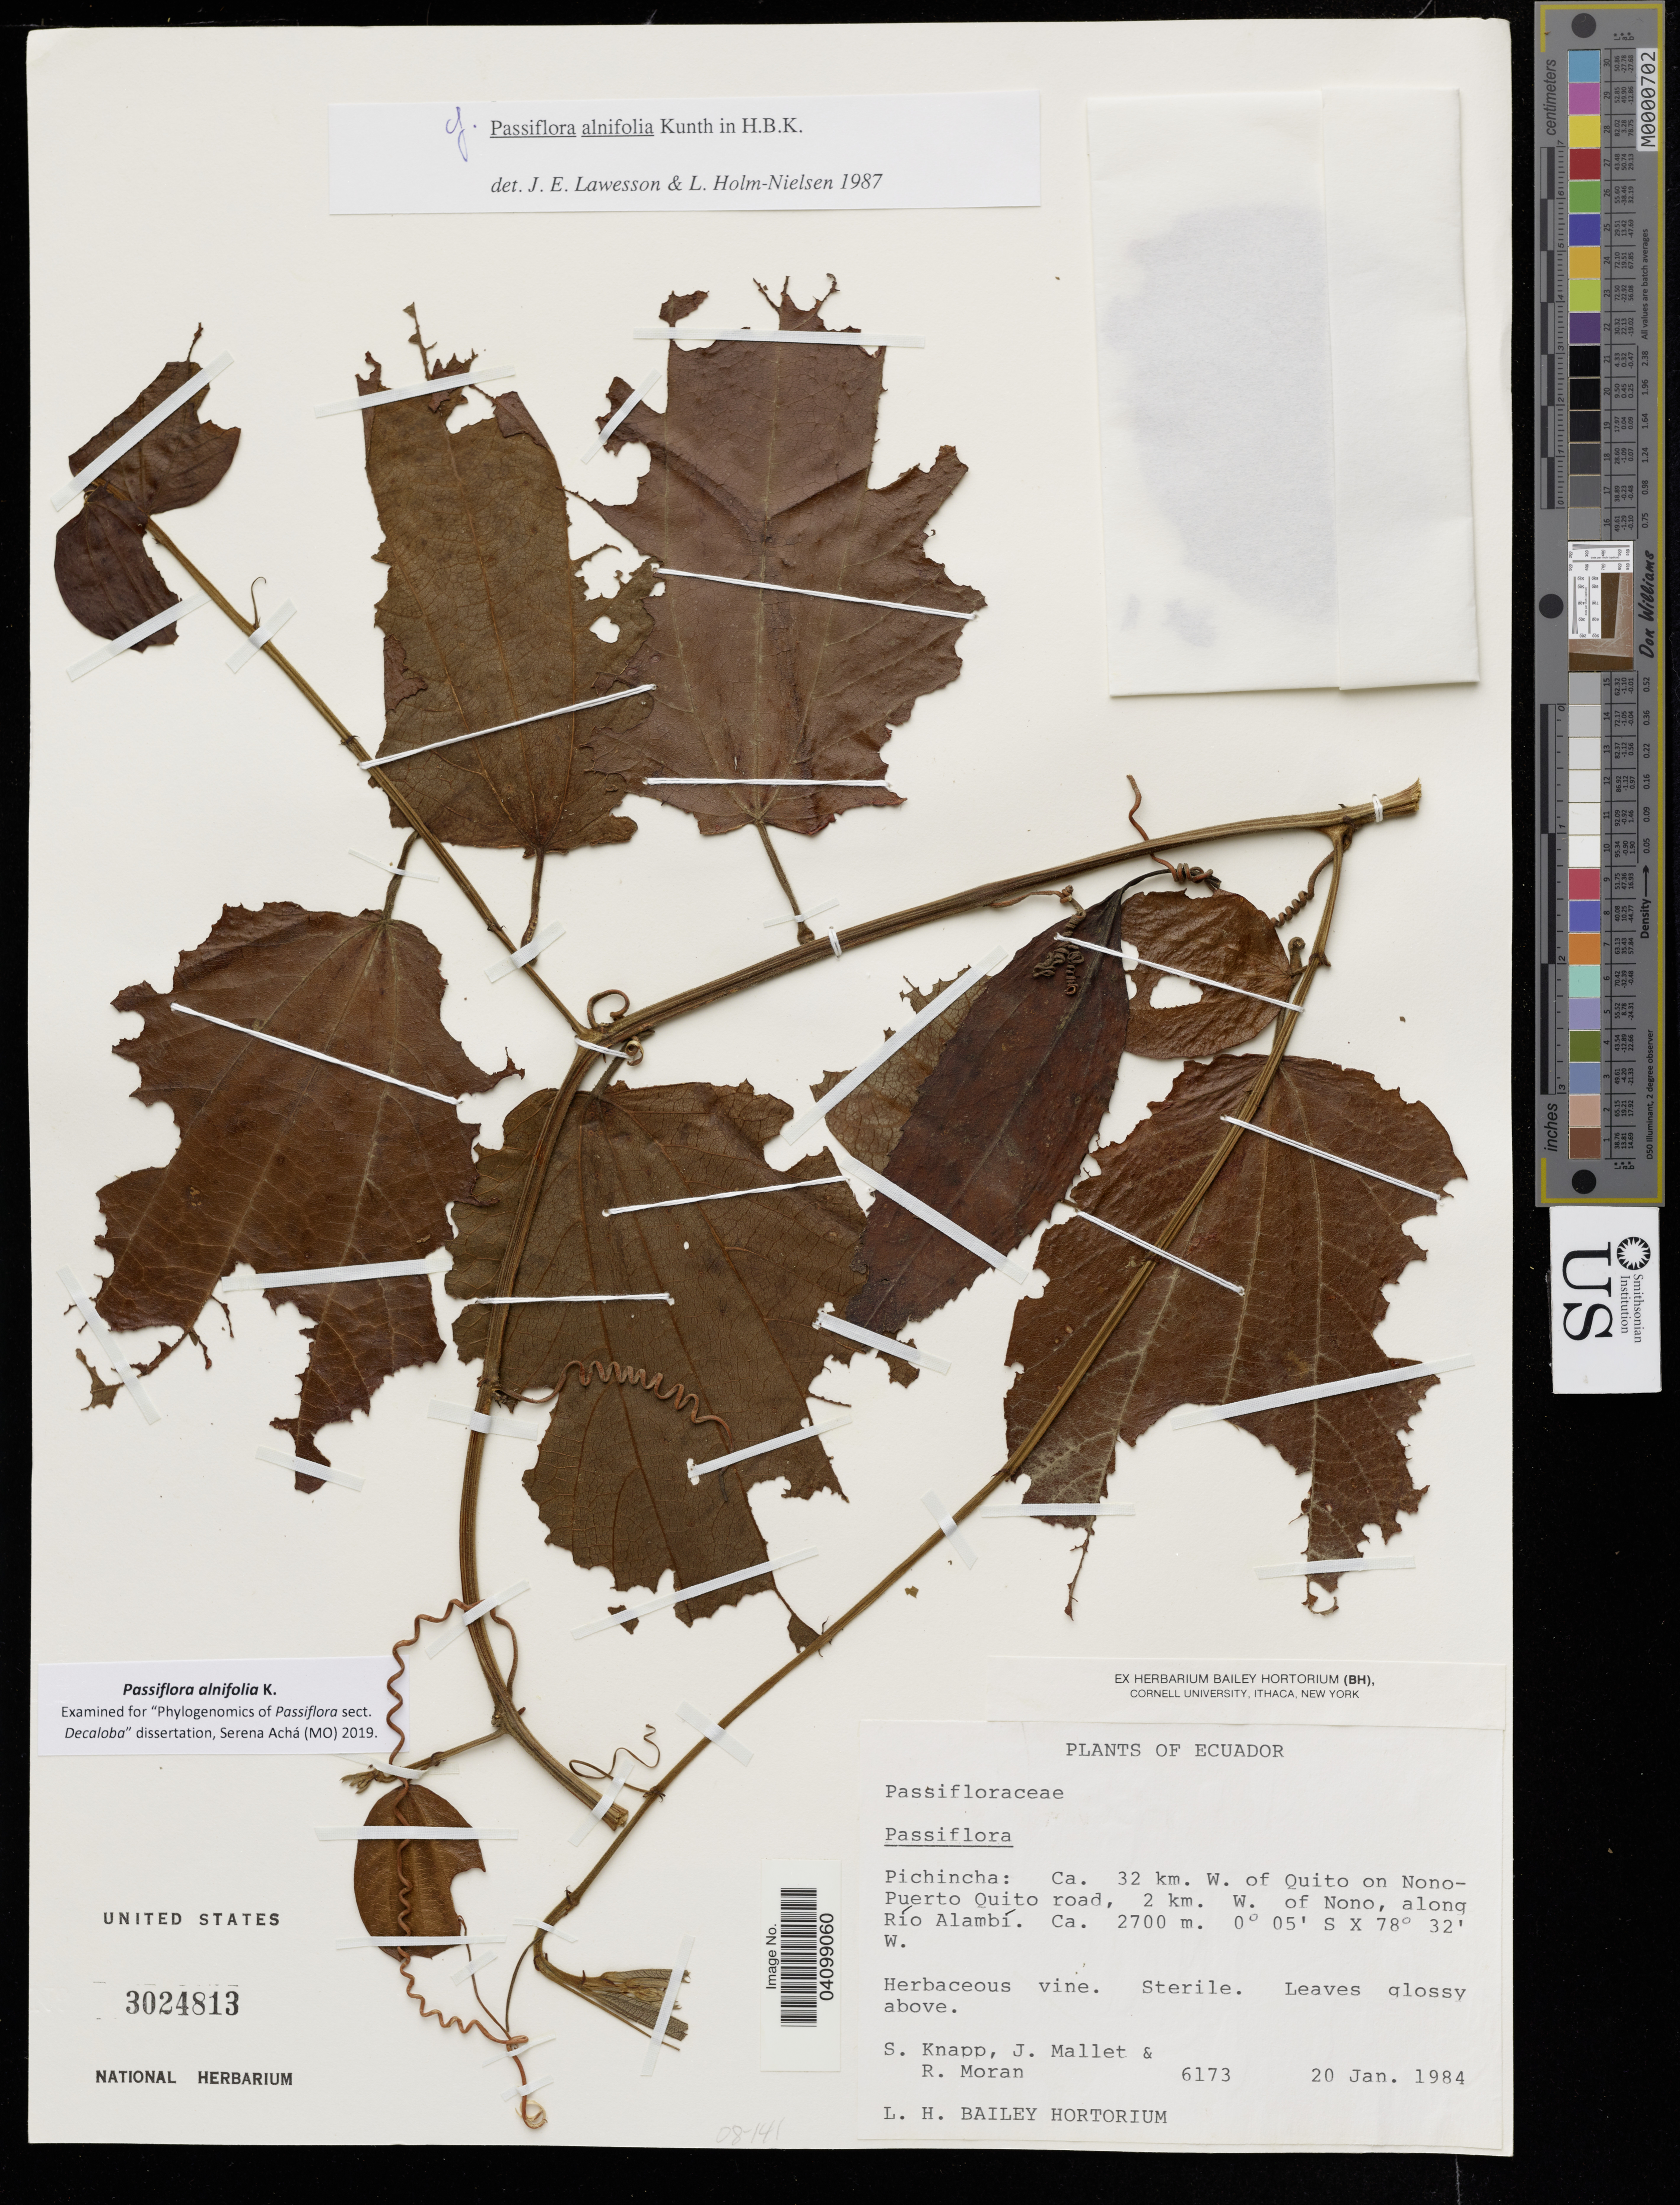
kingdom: Plantae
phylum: Tracheophyta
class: Magnoliopsida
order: Malpighiales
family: Passifloraceae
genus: Passiflora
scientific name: Passiflora alnifolia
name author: Kunth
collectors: S. Knapp, J. Mallet & R. Moran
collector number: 6173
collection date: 1984-01-20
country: Ecuador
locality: Pichincha: Ca. 32 km. W. of Quito on Nono-Puerto Quito road, 2 km. W. of Nono, along Río Alambí.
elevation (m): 2700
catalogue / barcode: US 3024813